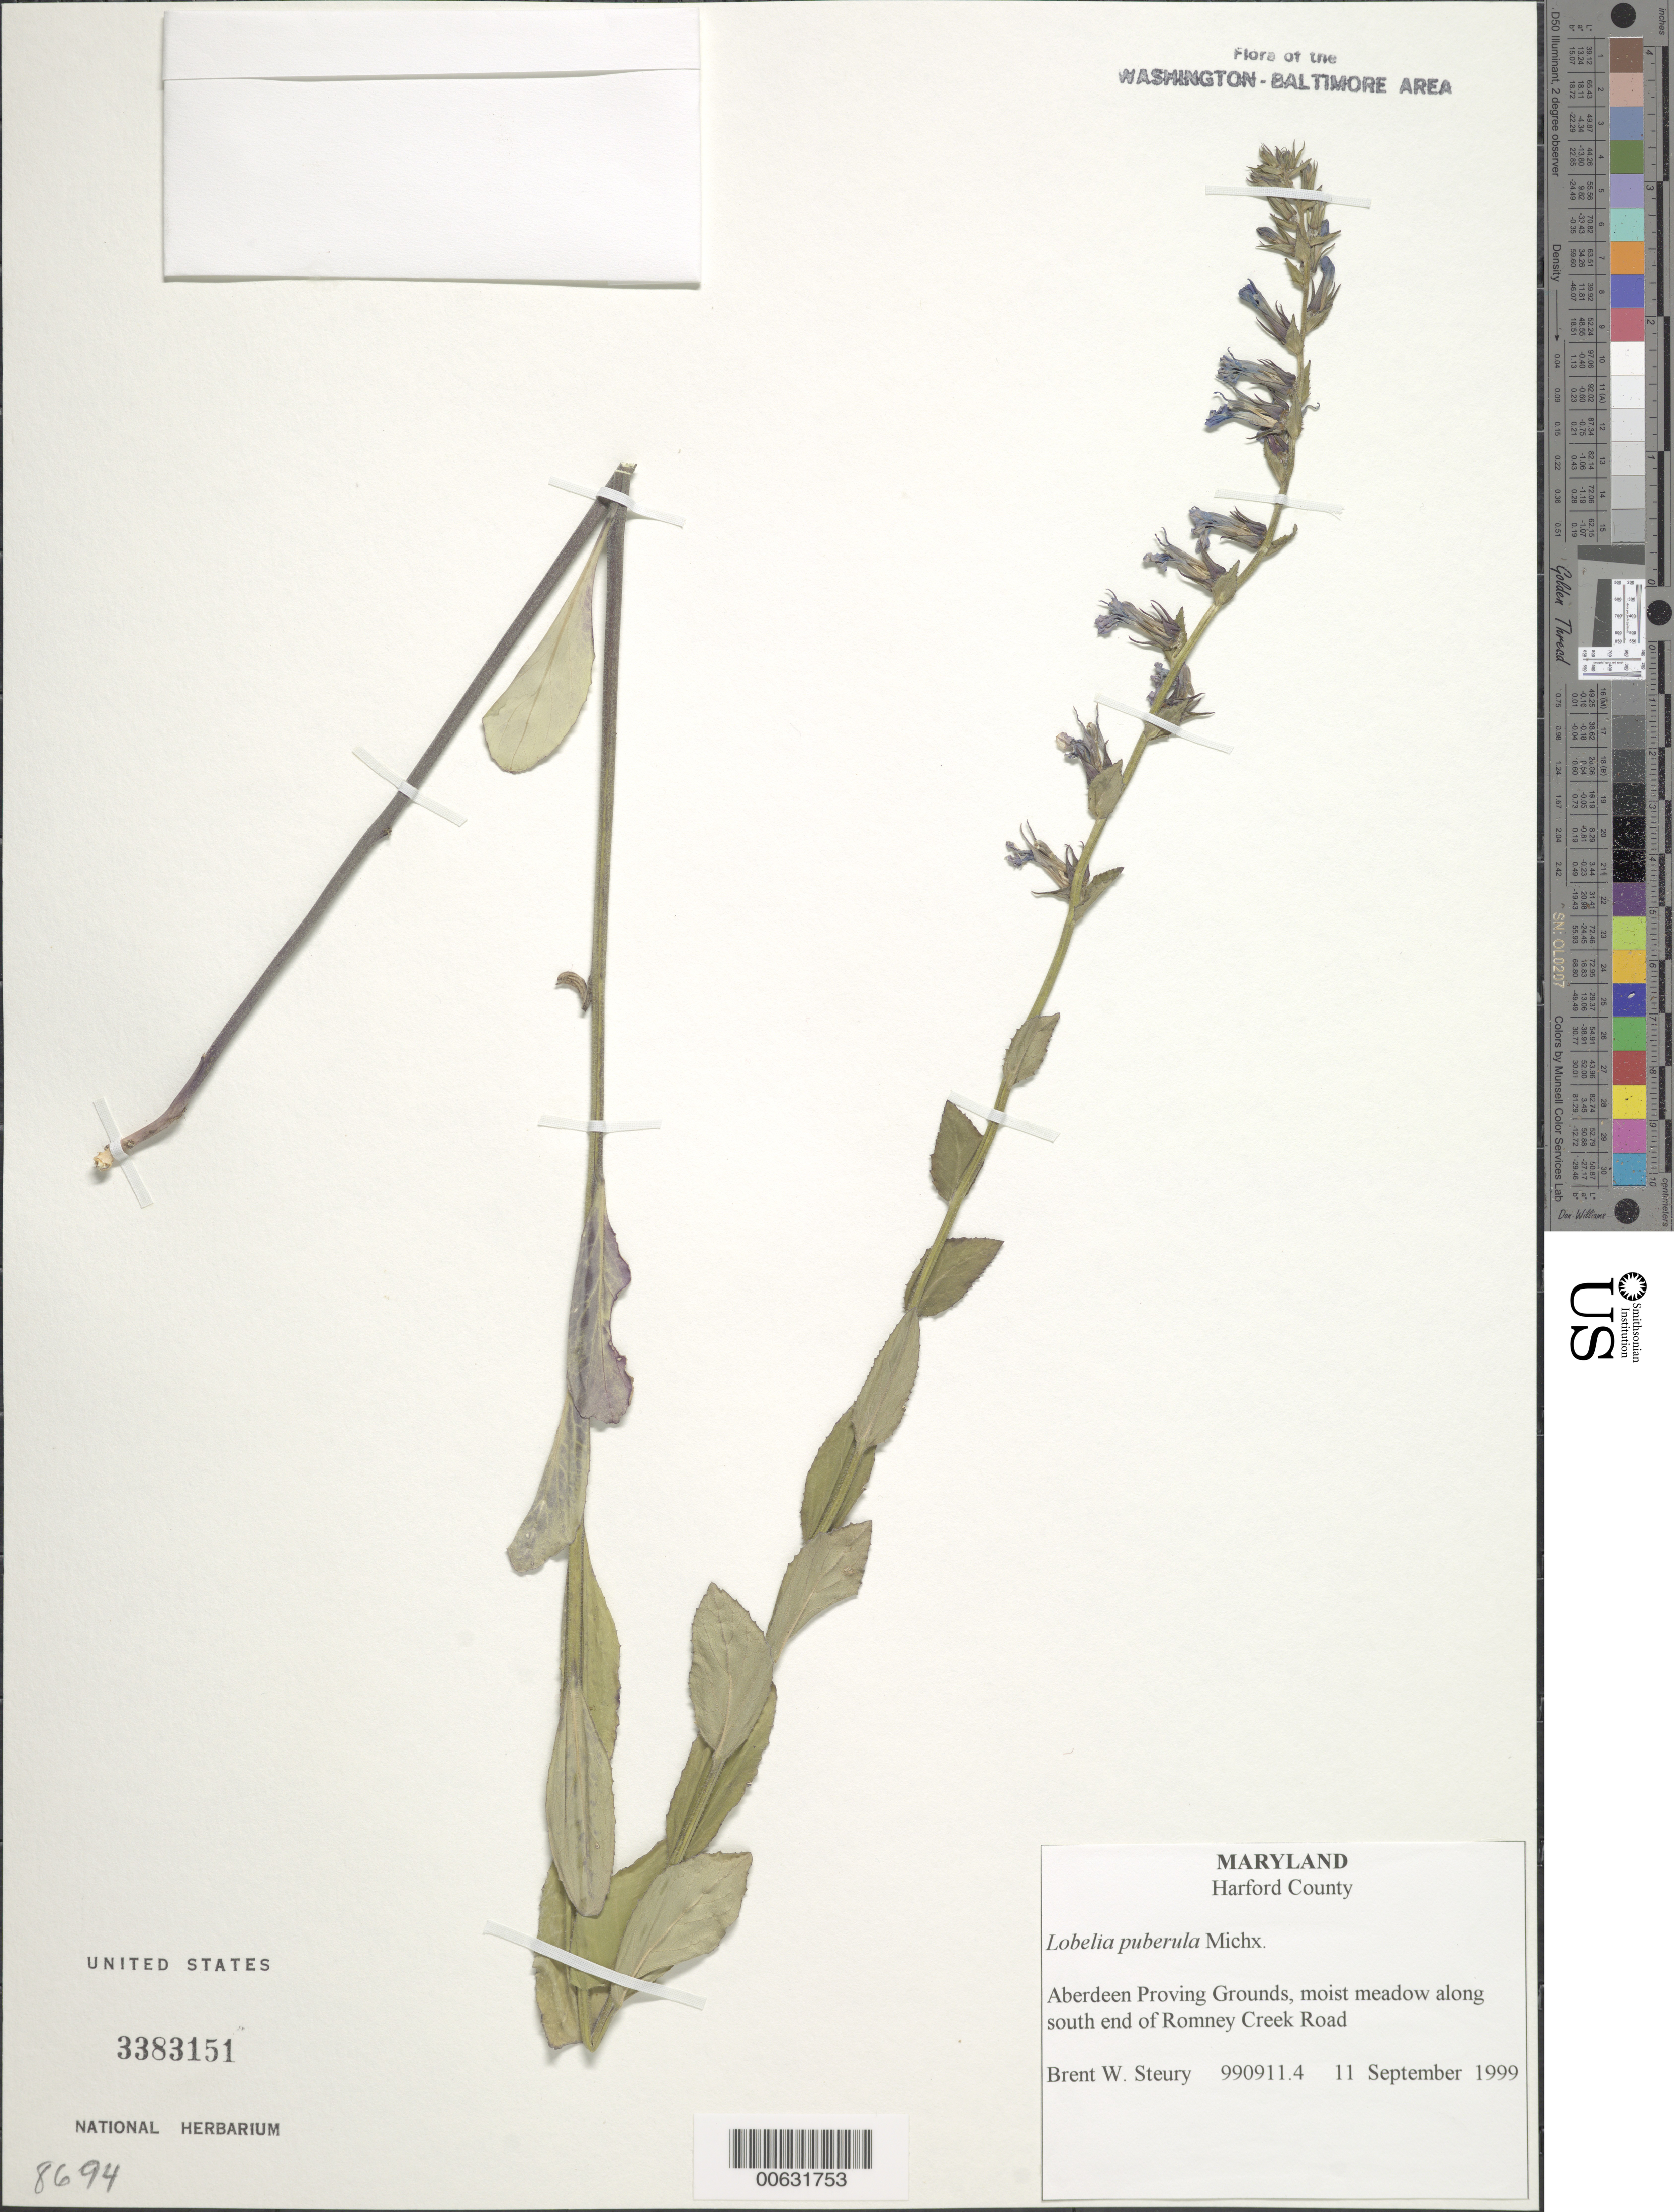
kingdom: Plantae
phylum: Tracheophyta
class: Magnoliopsida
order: Asterales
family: Campanulaceae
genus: Lobelia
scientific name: Lobelia puberula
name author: Michx.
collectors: B. Steury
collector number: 990911.4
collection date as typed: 11 Sep 1999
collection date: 1999-09-11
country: United States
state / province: Maryland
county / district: Harford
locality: Aberdeen Proving Grounds, near the south end of Romney Creek Road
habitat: moist meadow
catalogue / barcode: US 3383151